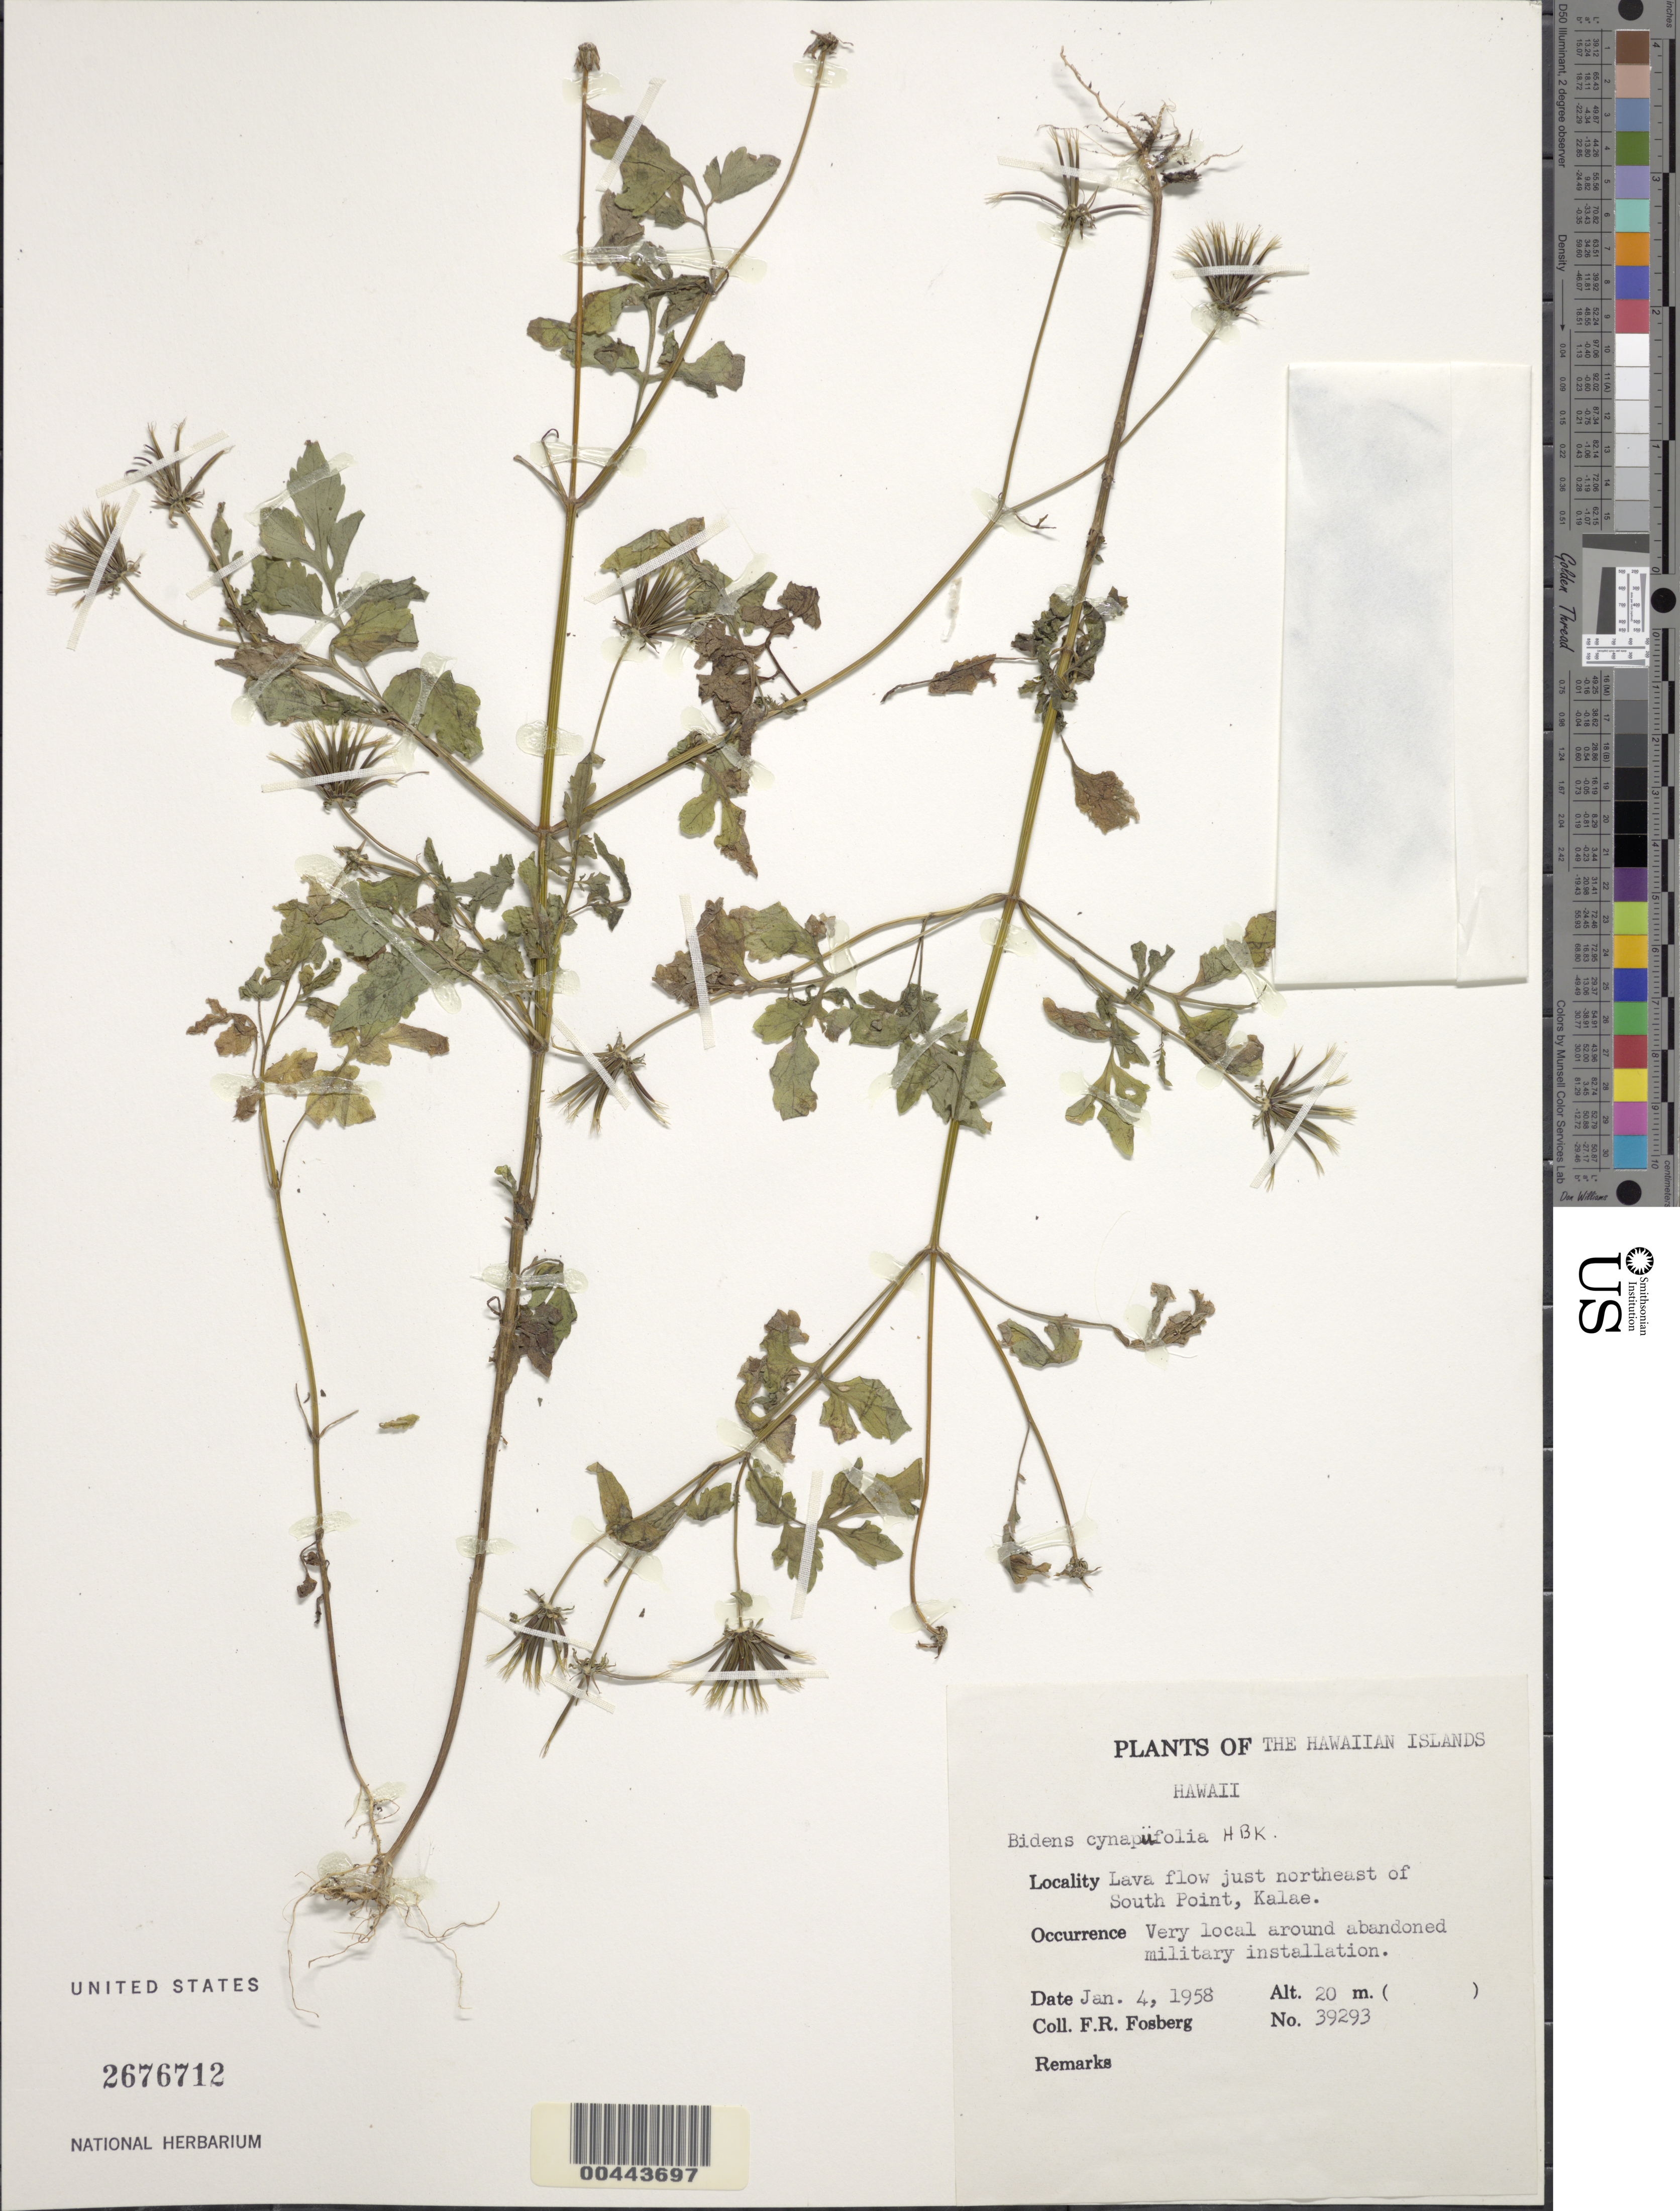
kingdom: Plantae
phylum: Tracheophyta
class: Magnoliopsida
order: Asterales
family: Asteraceae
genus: Bidens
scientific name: Bidens cynapiifolia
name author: Kunth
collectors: F. R. Fosberg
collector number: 39293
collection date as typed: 4 Jan 1958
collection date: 1958-01-04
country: United States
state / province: Hawaii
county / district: Hawaii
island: Hawaii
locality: Lava flow just NE of South Point, Kalae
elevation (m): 20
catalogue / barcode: US 2676712